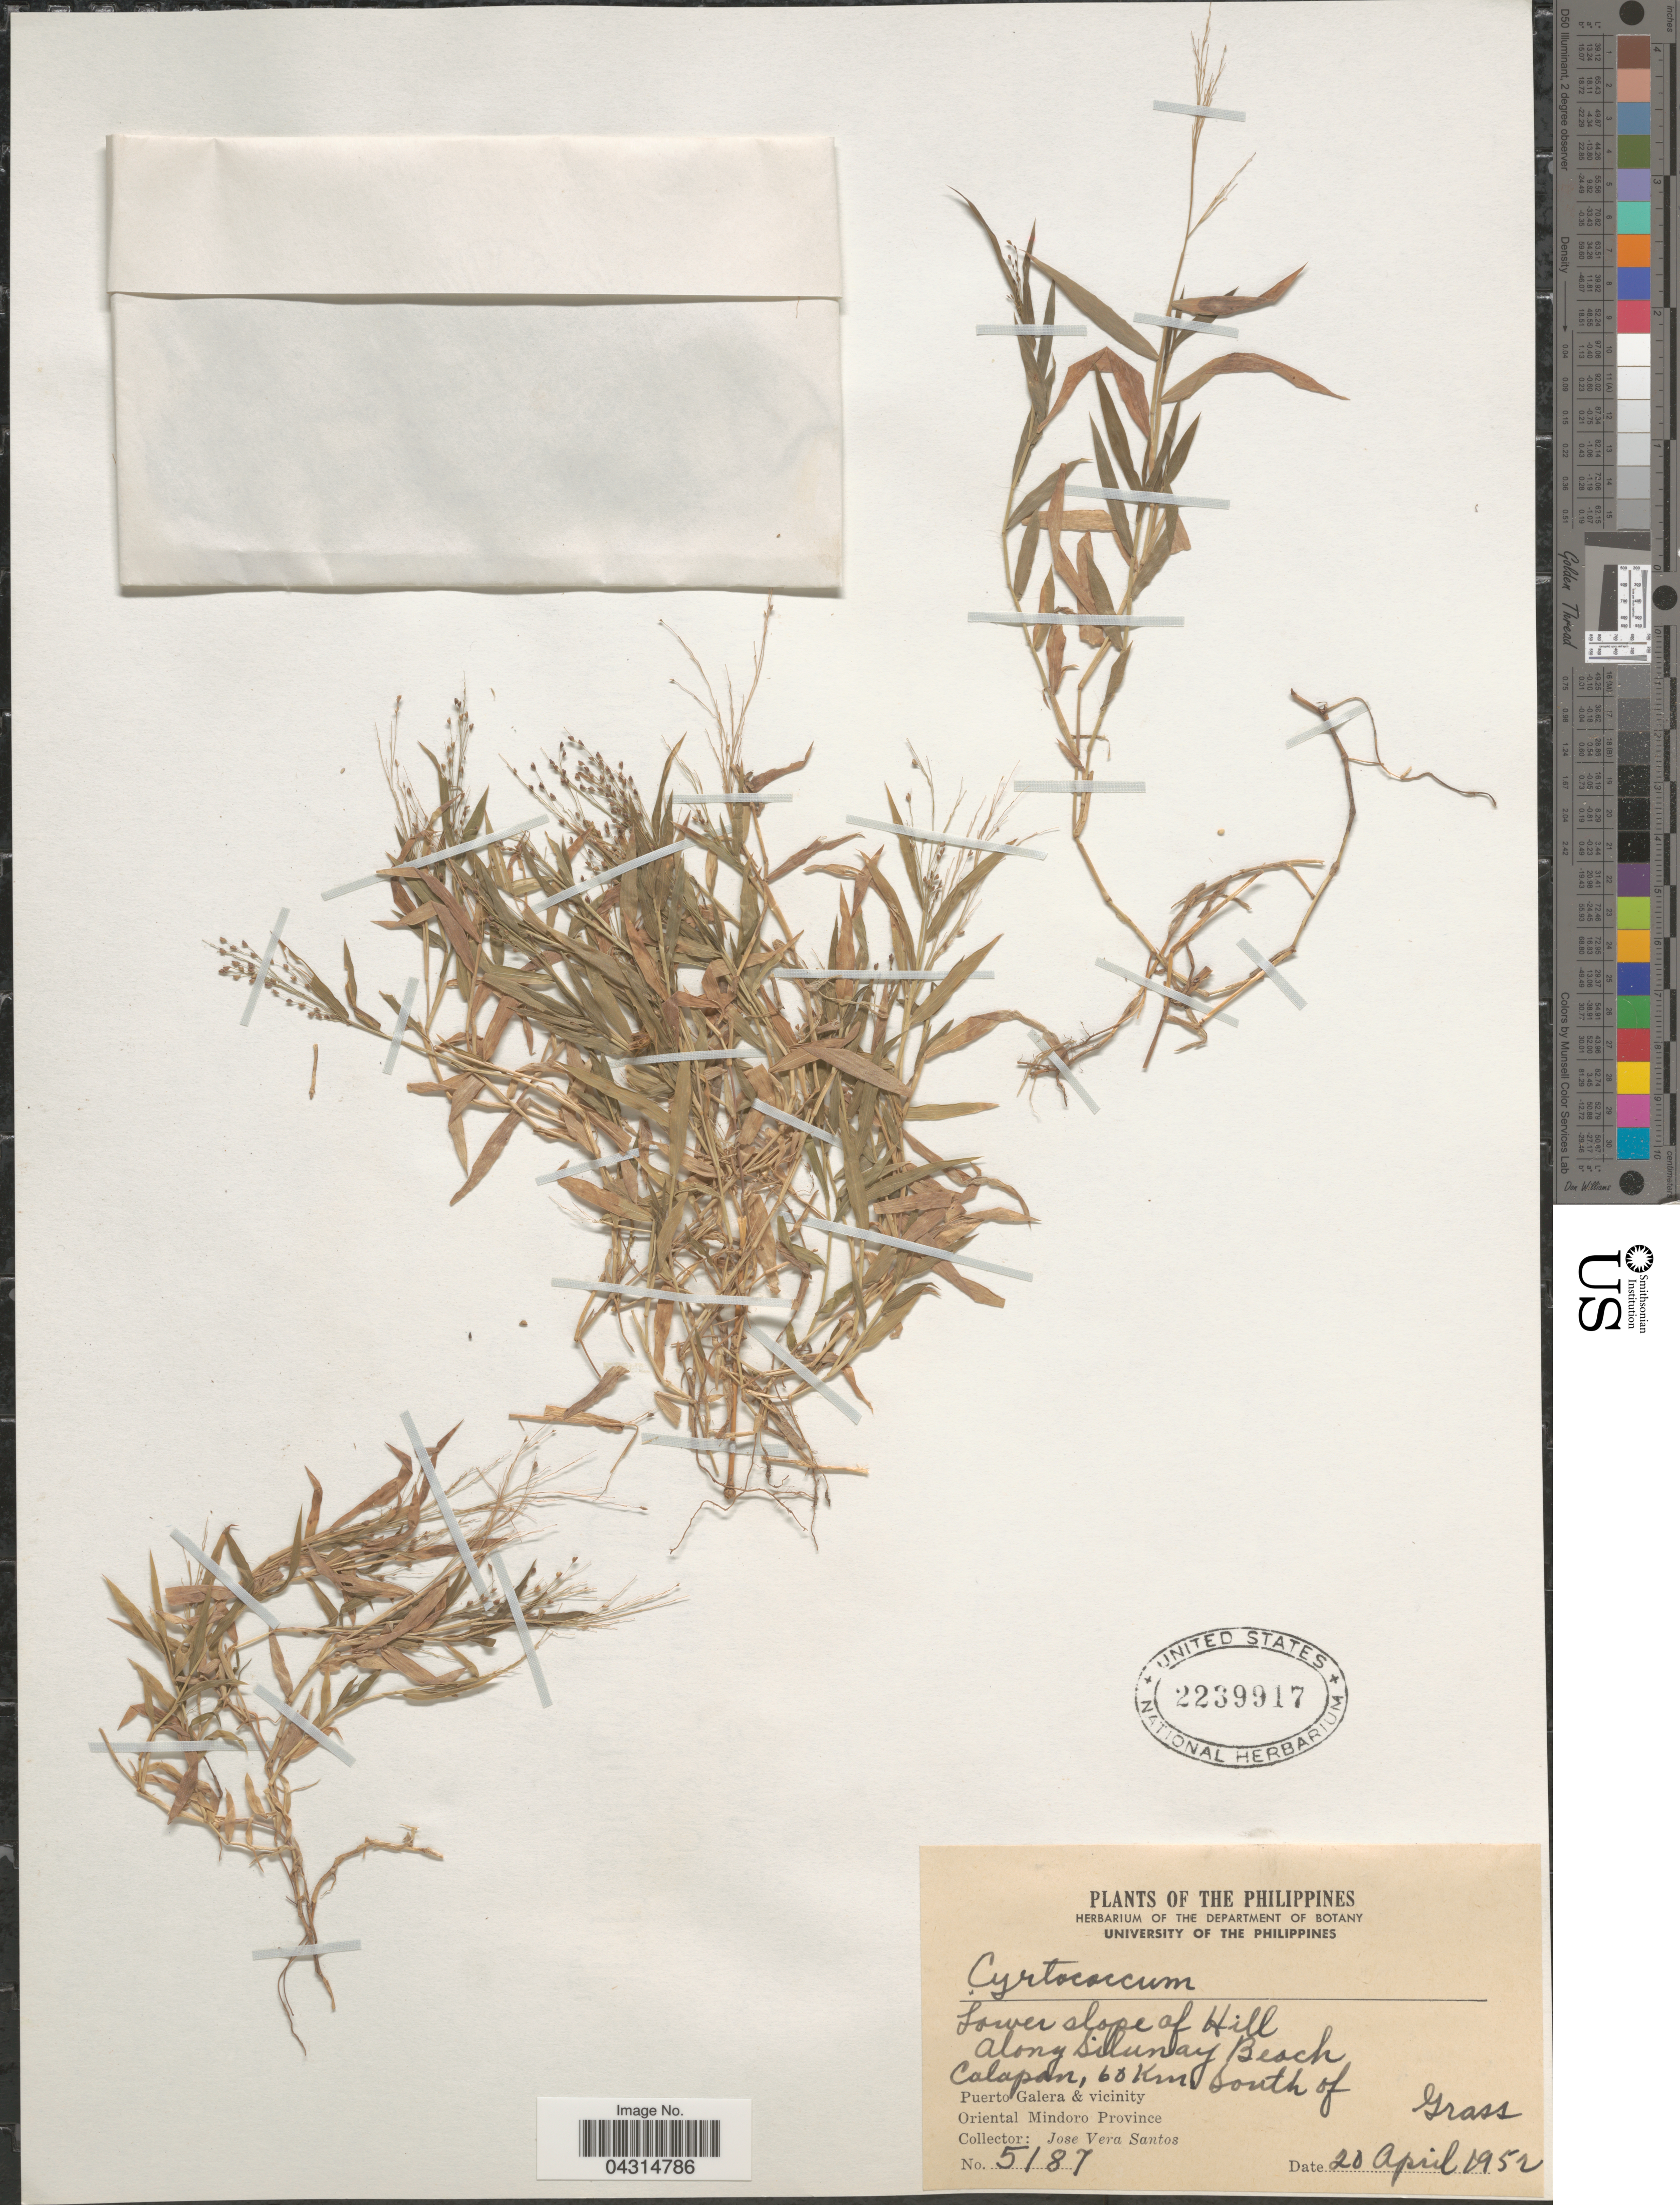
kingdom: Plantae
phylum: Tracheophyta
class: Liliopsida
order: Poales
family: Poaceae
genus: Cyrtococcum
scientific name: Cyrtococcum sp.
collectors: J. Santos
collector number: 5187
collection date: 1952-04-20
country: Philippines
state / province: Mimaropa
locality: Lower slope of Hill. Along Silonay Beach. Calapan, 60 Km south of Puerto Galera & vicinity. Oriental Mindoro Province.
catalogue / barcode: US 2239917